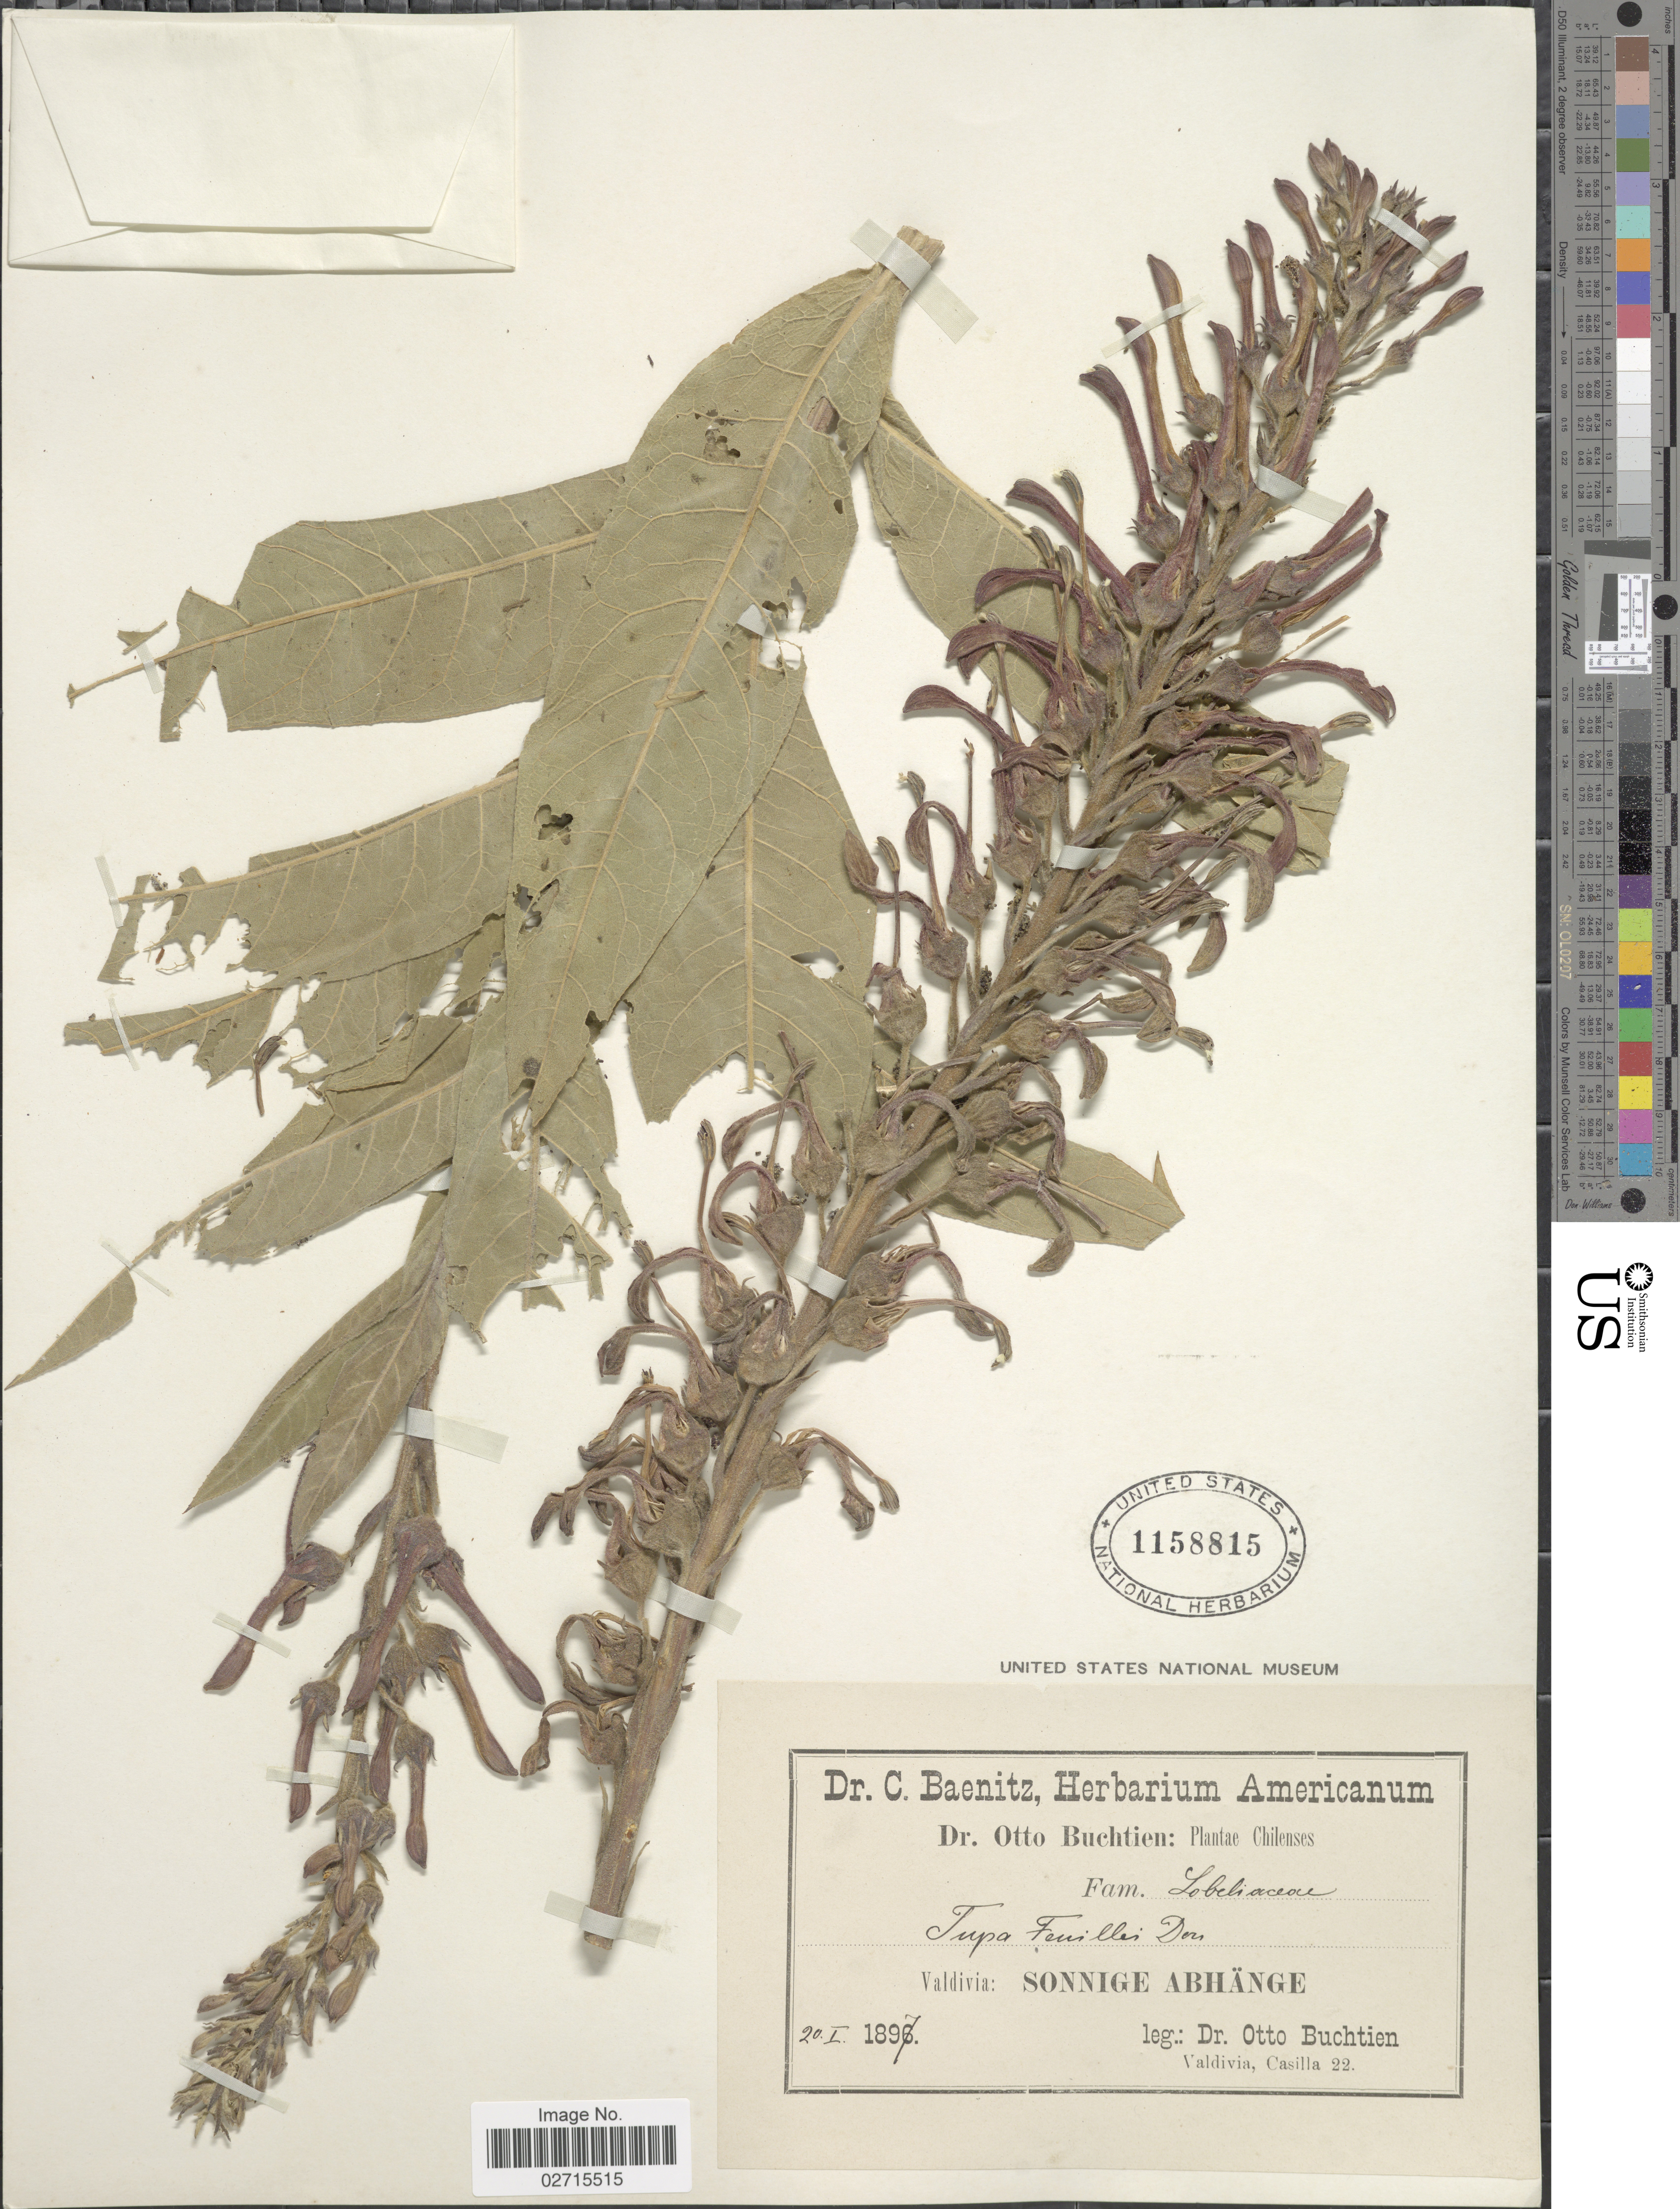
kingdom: Plantae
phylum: Tracheophyta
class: Magnoliopsida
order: Asterales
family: Campanulaceae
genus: Lobelia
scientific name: Lobelia feuillei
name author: (G. Don) G. Nicholson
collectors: O. Buchtien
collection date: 1897-01-20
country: Chile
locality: Chilenses, Valdivia: Sonnige abhange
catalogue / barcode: US 1158815